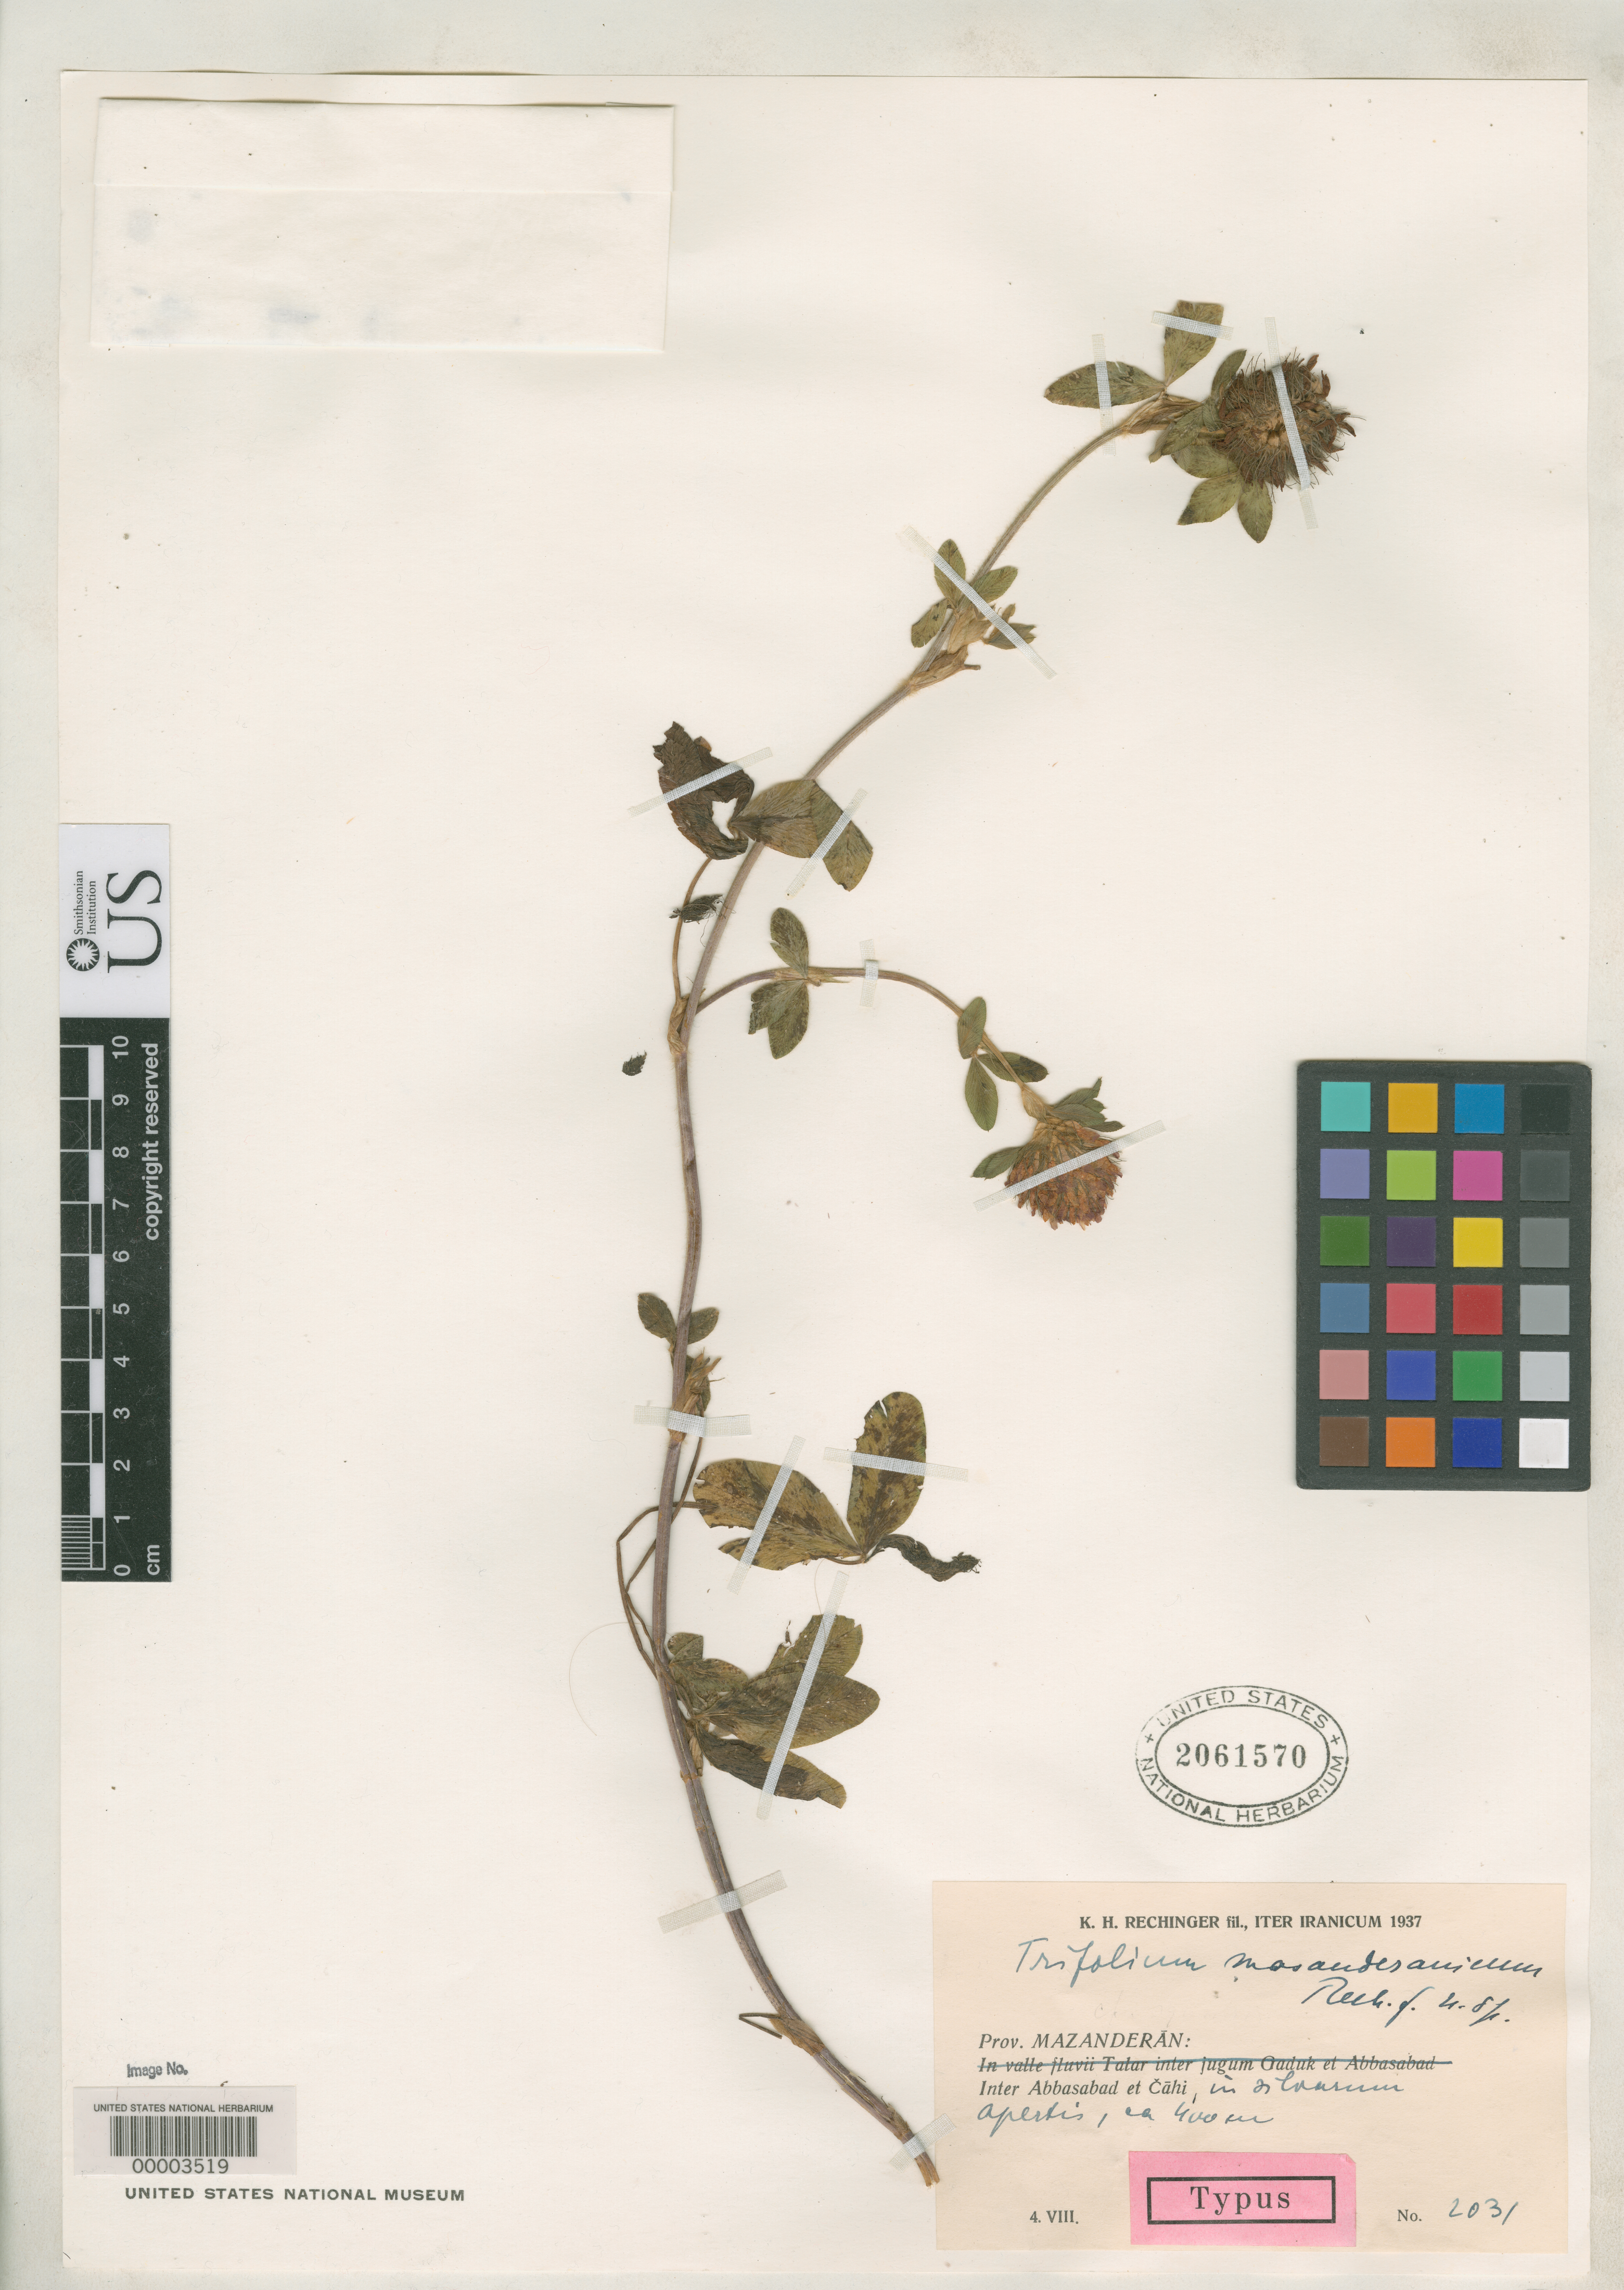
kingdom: Plantae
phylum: Tracheophyta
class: Magnoliopsida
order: Fabales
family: Fabaceae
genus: Trifolium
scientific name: Trifolium mazanderanicum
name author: Rech. f.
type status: Type Collection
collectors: K. H. Rechinger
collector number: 2031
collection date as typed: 04 Aug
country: Iran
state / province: Mazandaran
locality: Inter Abbasabad et Cahi.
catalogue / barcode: US 2061570